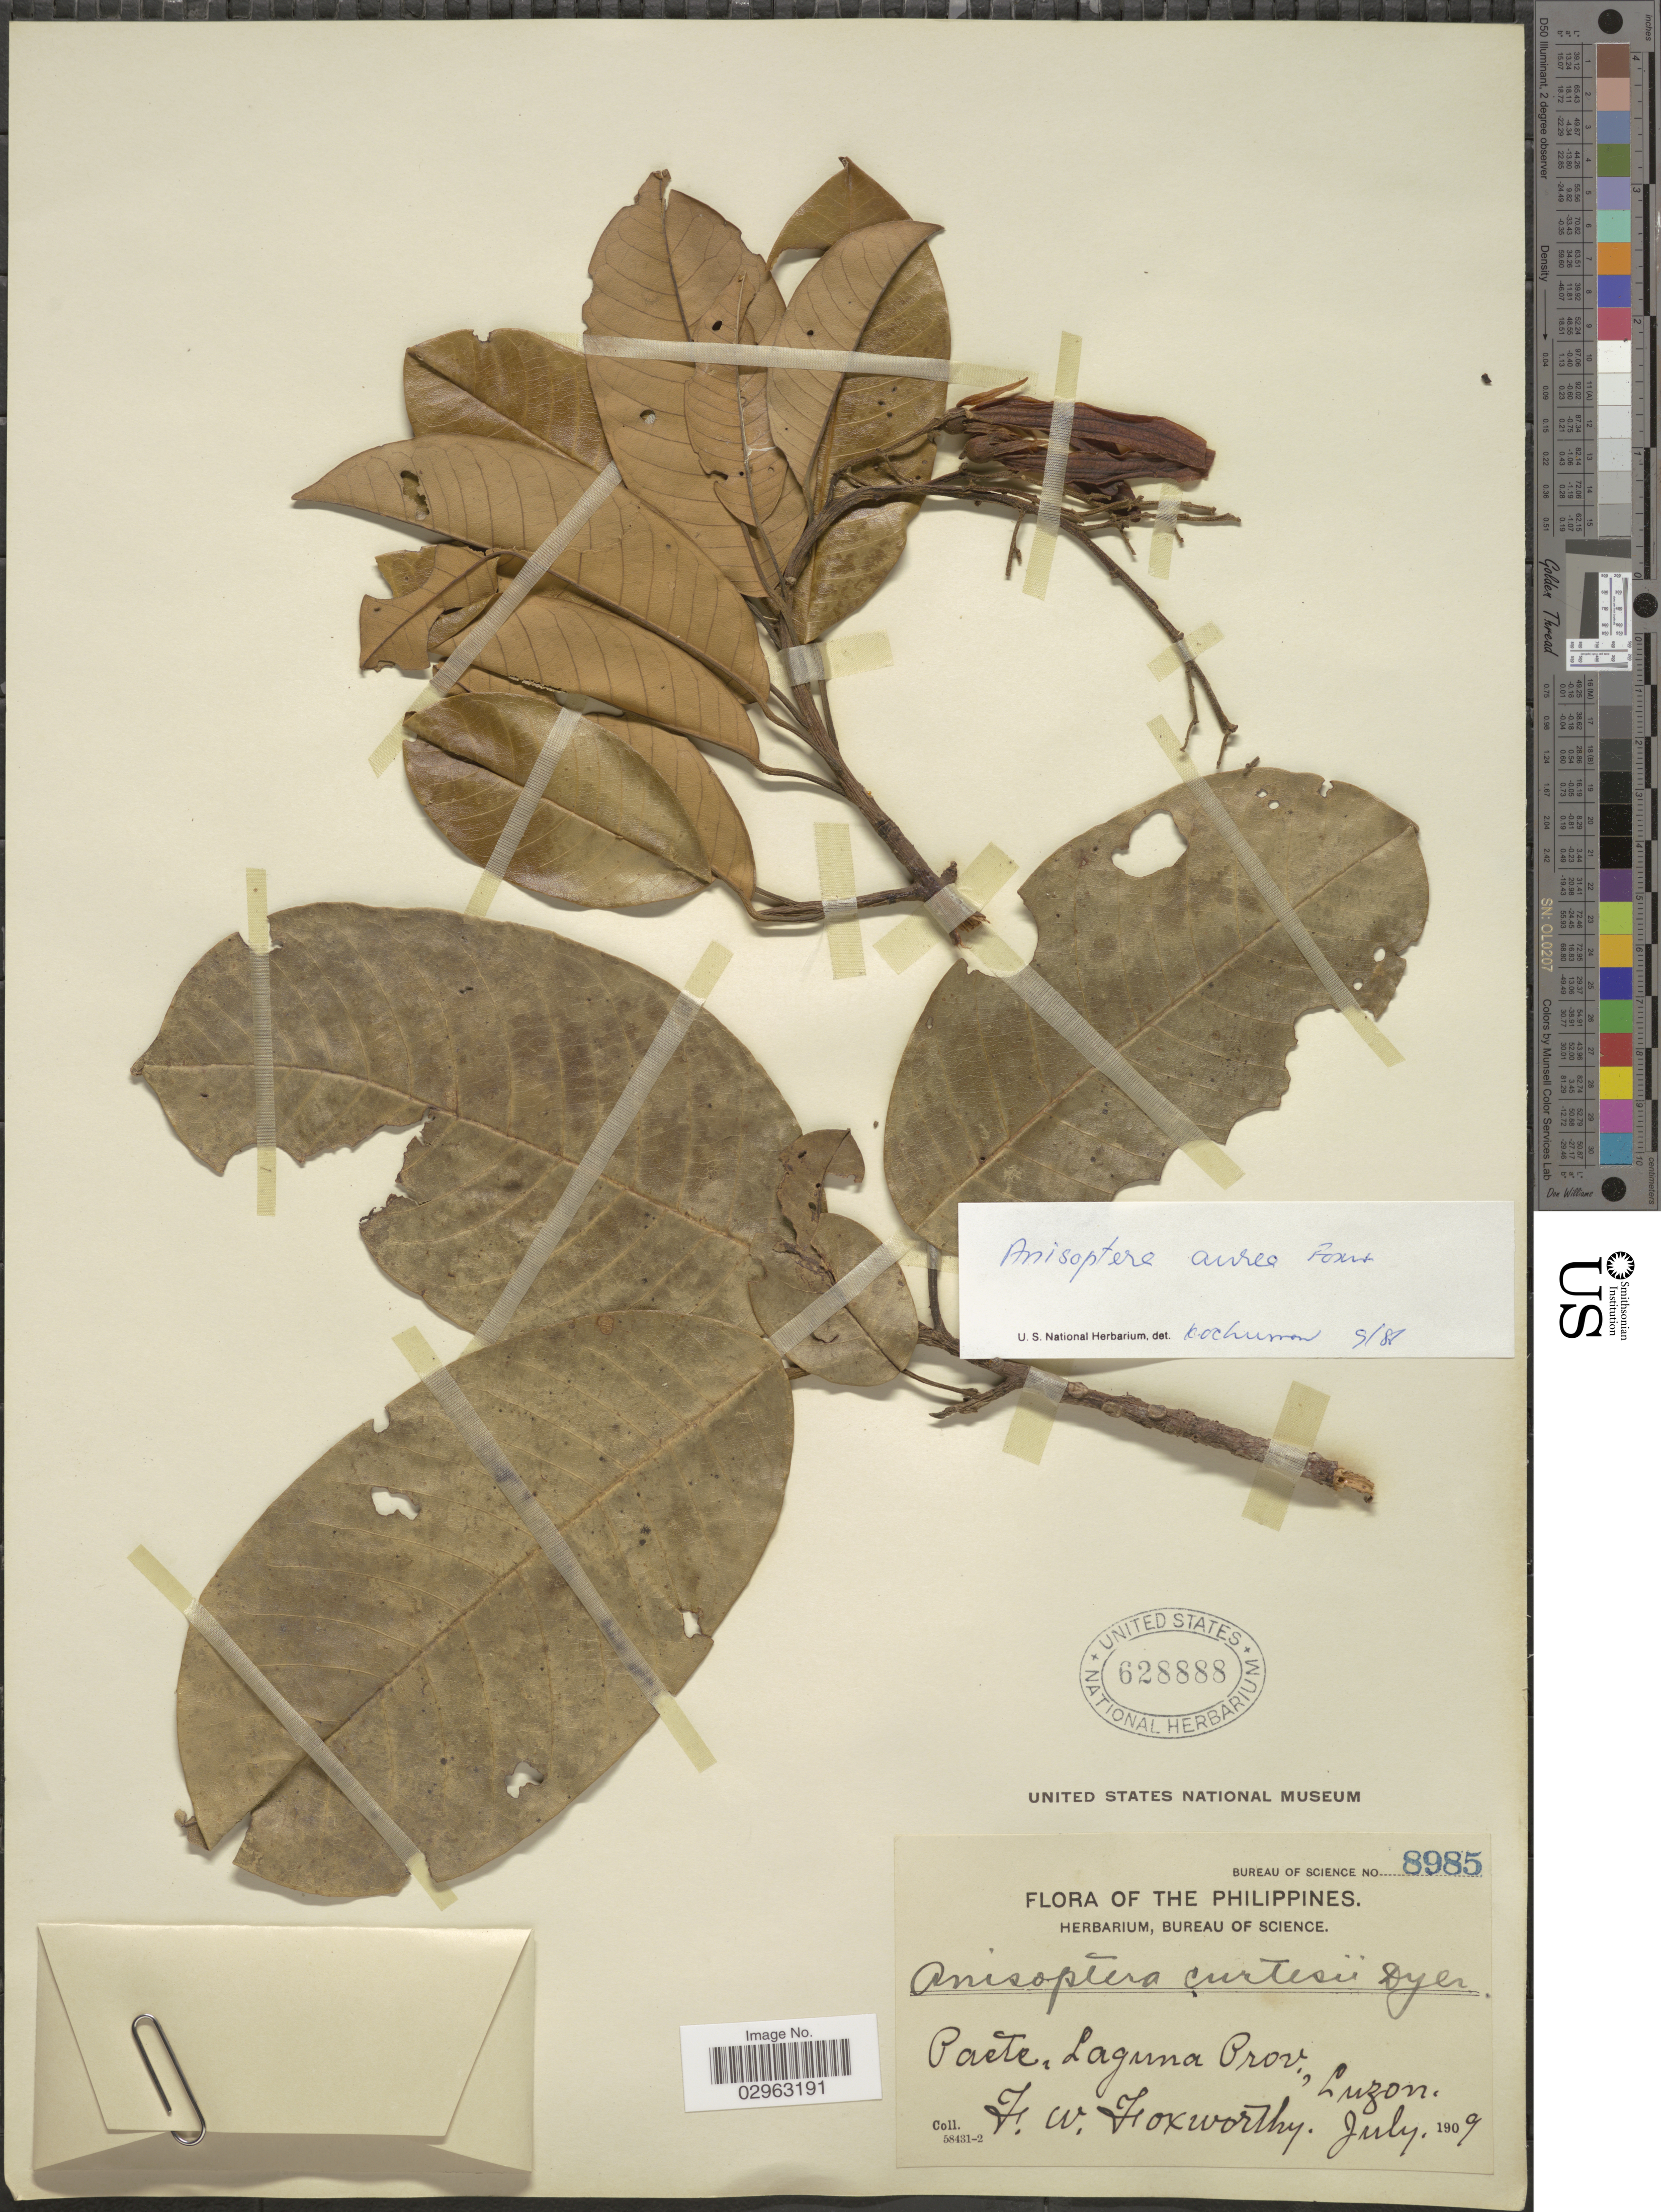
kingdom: Plantae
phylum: Tracheophyta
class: Magnoliopsida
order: Malvales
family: Dipterocarpaceae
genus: Anisoptera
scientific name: Anisoptera aurea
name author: Foxw.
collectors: F. W. Foxworthy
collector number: Bureau of Science 8985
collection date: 1909-07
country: Philippines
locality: Paete, Laguna Prov., Luzon.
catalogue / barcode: US 628888